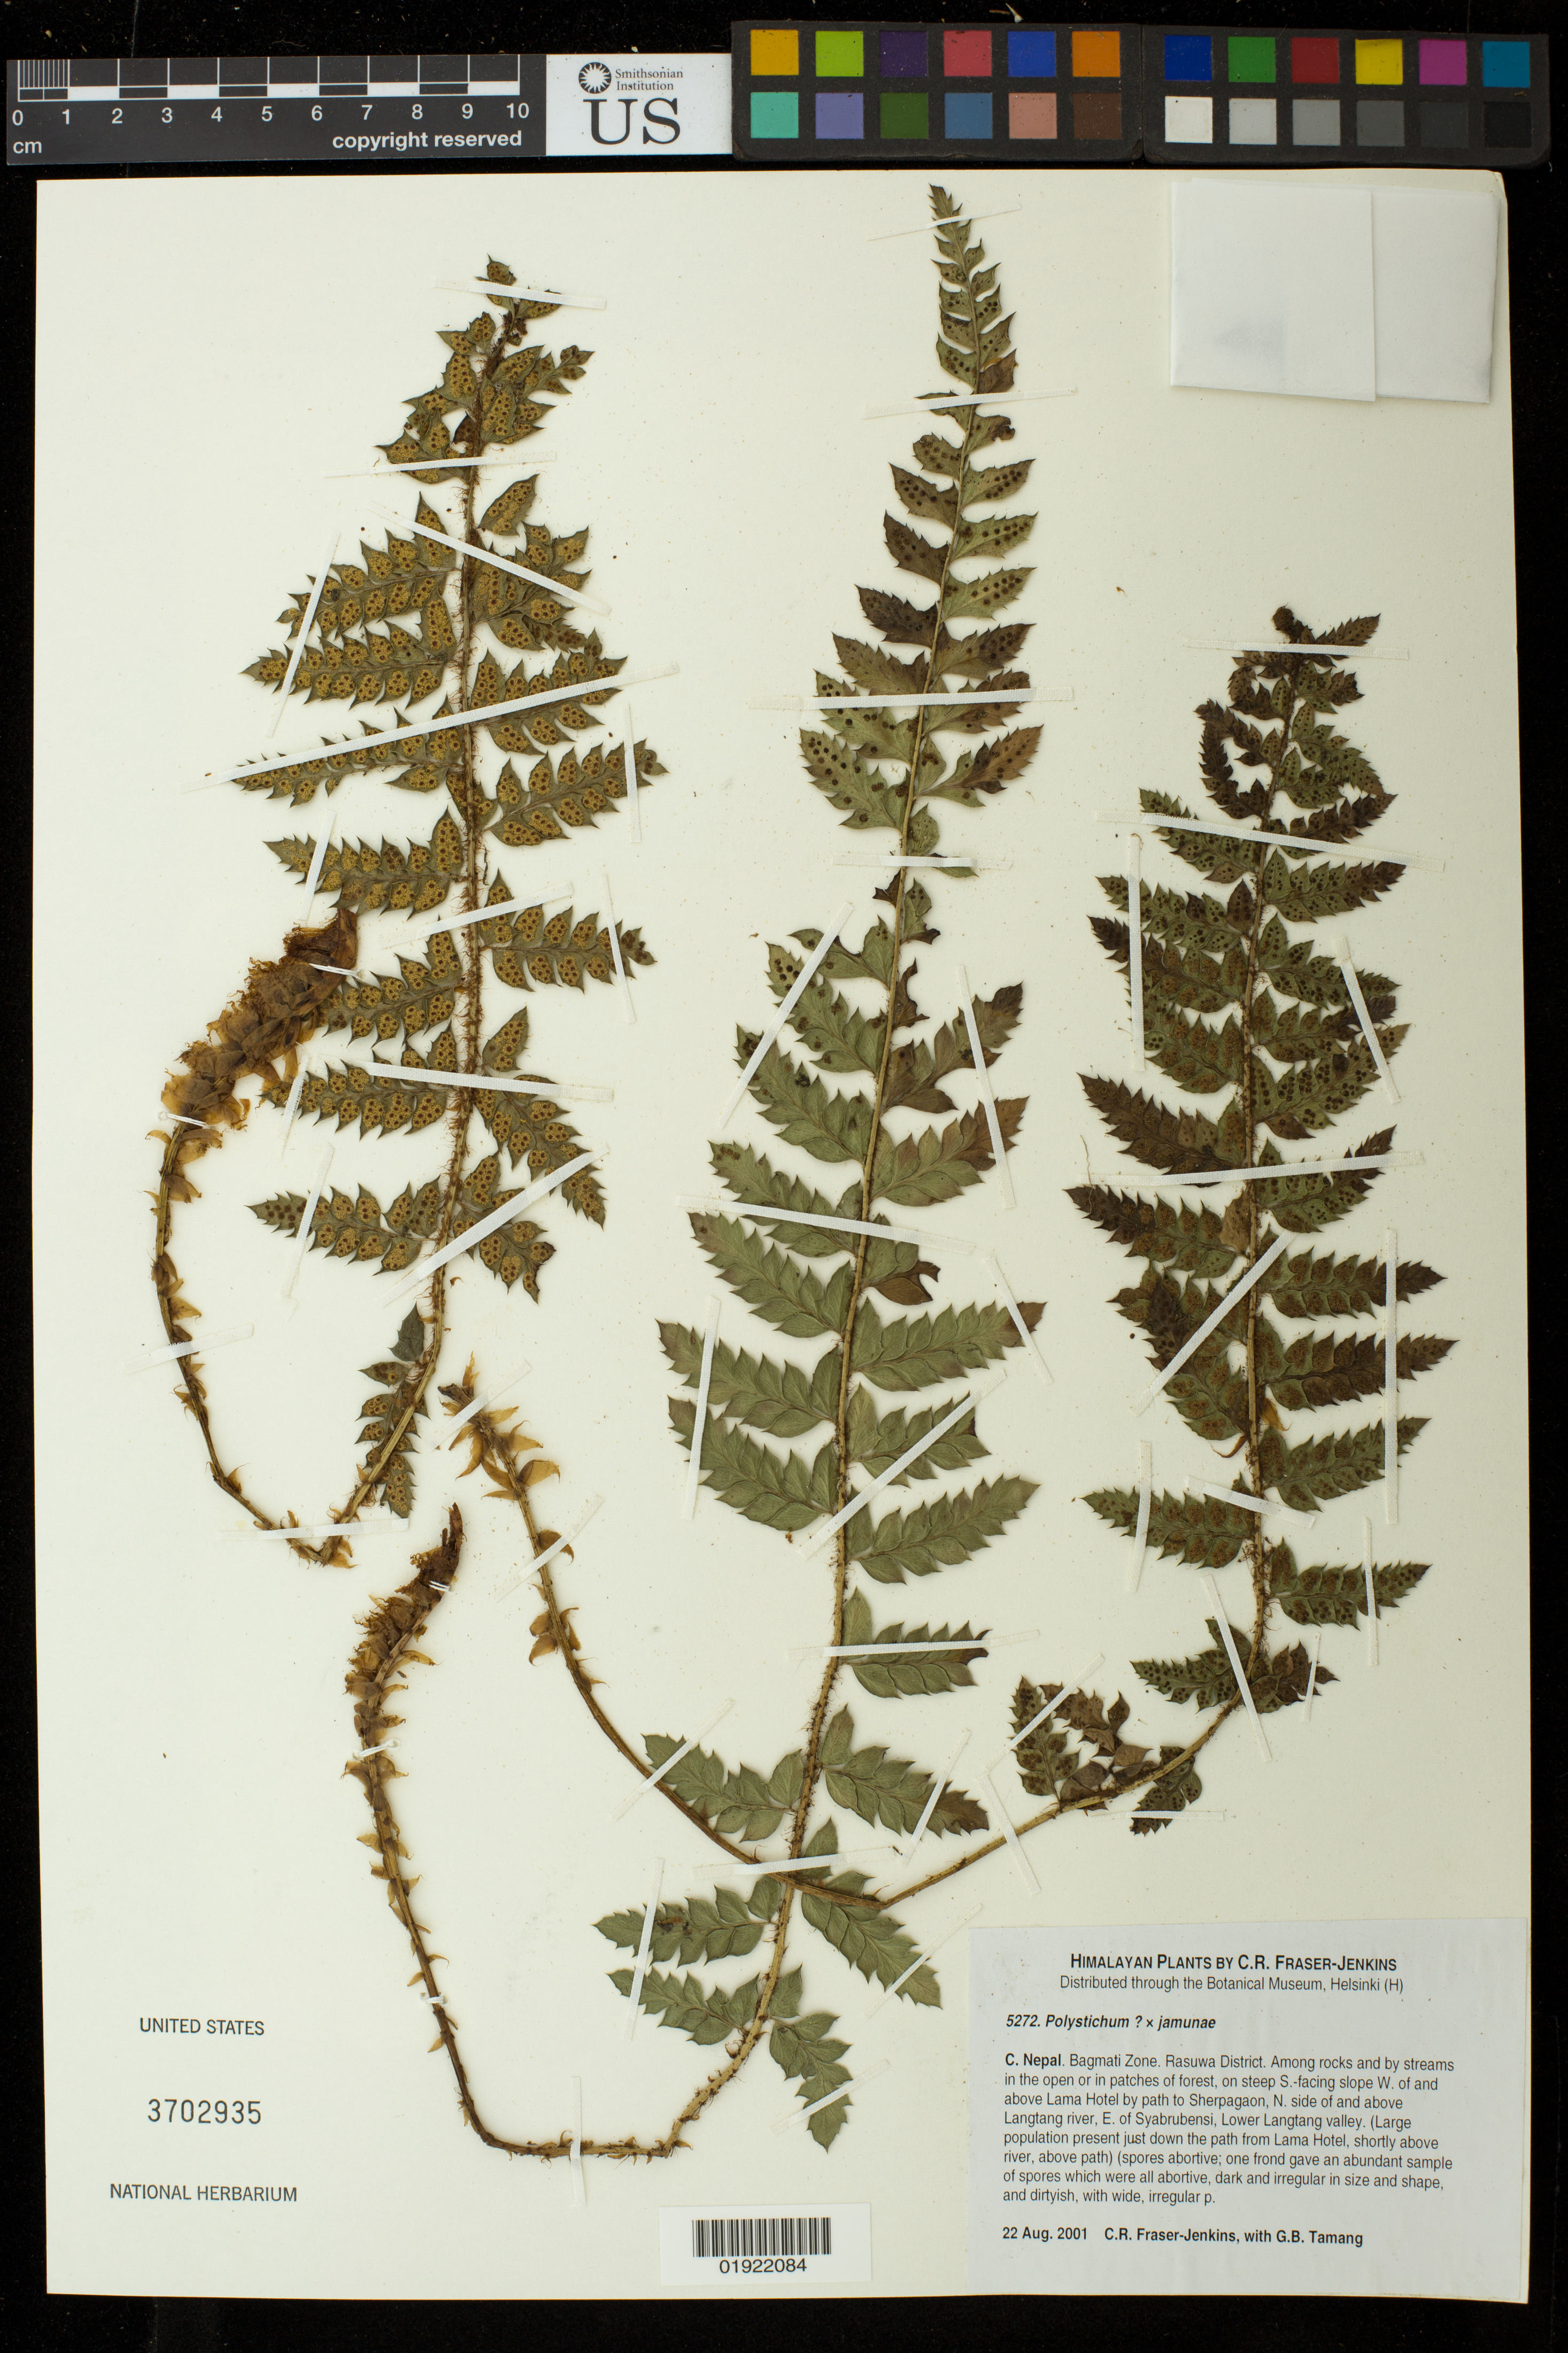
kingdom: Plantae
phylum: Tracheophyta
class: Polypodiopsida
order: Polypodiales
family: Dryopteridaceae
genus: Polystichum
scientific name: Polystichum x jamunae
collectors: C. R. Fraser-Jenkins & G. Tamang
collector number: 5272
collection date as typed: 22 Aug 2001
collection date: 2001-08-22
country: Nepal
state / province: Bagmati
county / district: Rasuwa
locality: Among rocks and by streams in the open or in patches of forest, on steep S. facing slope W. of and above Lama Hotel by path of Sherpagaon, N. side of and above Langtang river, E. of Syabrubensi, Lower Langtang valley. (Large population present just down the path from Lama Hotel, shortly above river, above path)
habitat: among rocks and by streams in the open or in patches of forest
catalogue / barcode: US 3702935